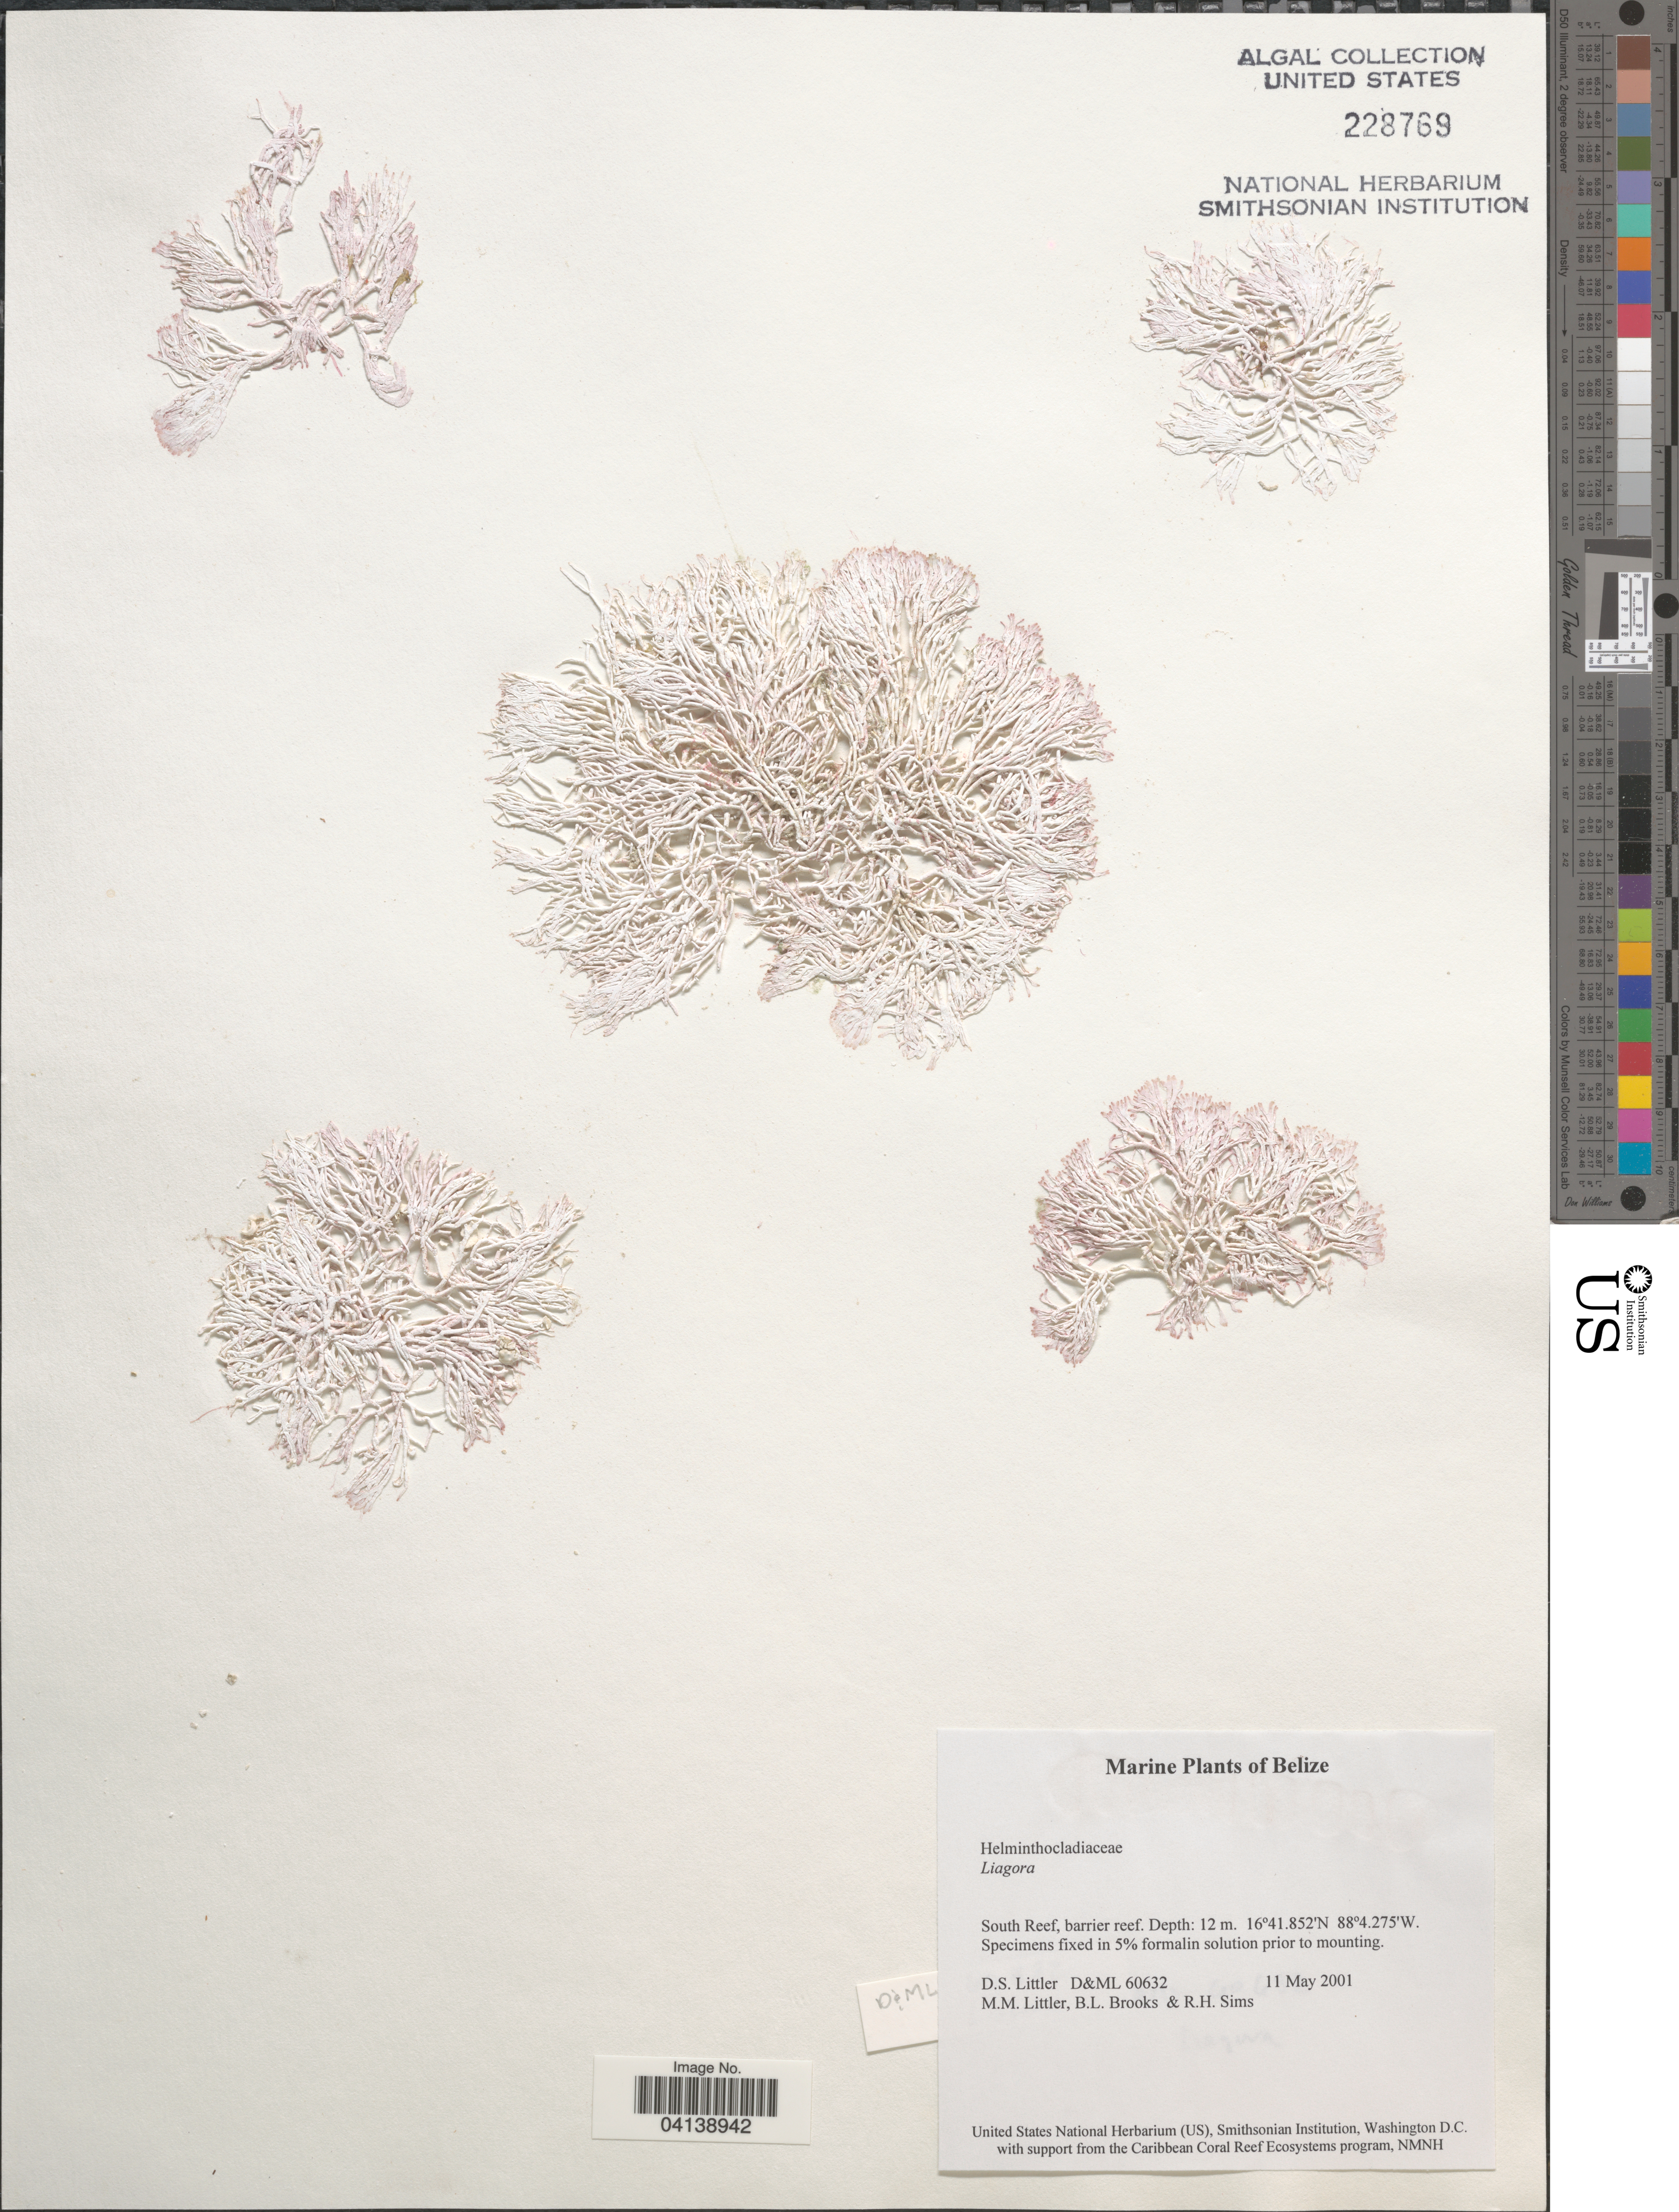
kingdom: Plantae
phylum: Rhodophyta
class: Florideophyceae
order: Nemaliales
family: Liagoraceae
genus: Liagora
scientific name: Liagora sp.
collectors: D. S. Littler, B. Brooks & R. H. Sims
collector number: D&ML 60632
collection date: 2001-05-11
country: Belize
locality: South Reef, barrier reef.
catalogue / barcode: US 228769